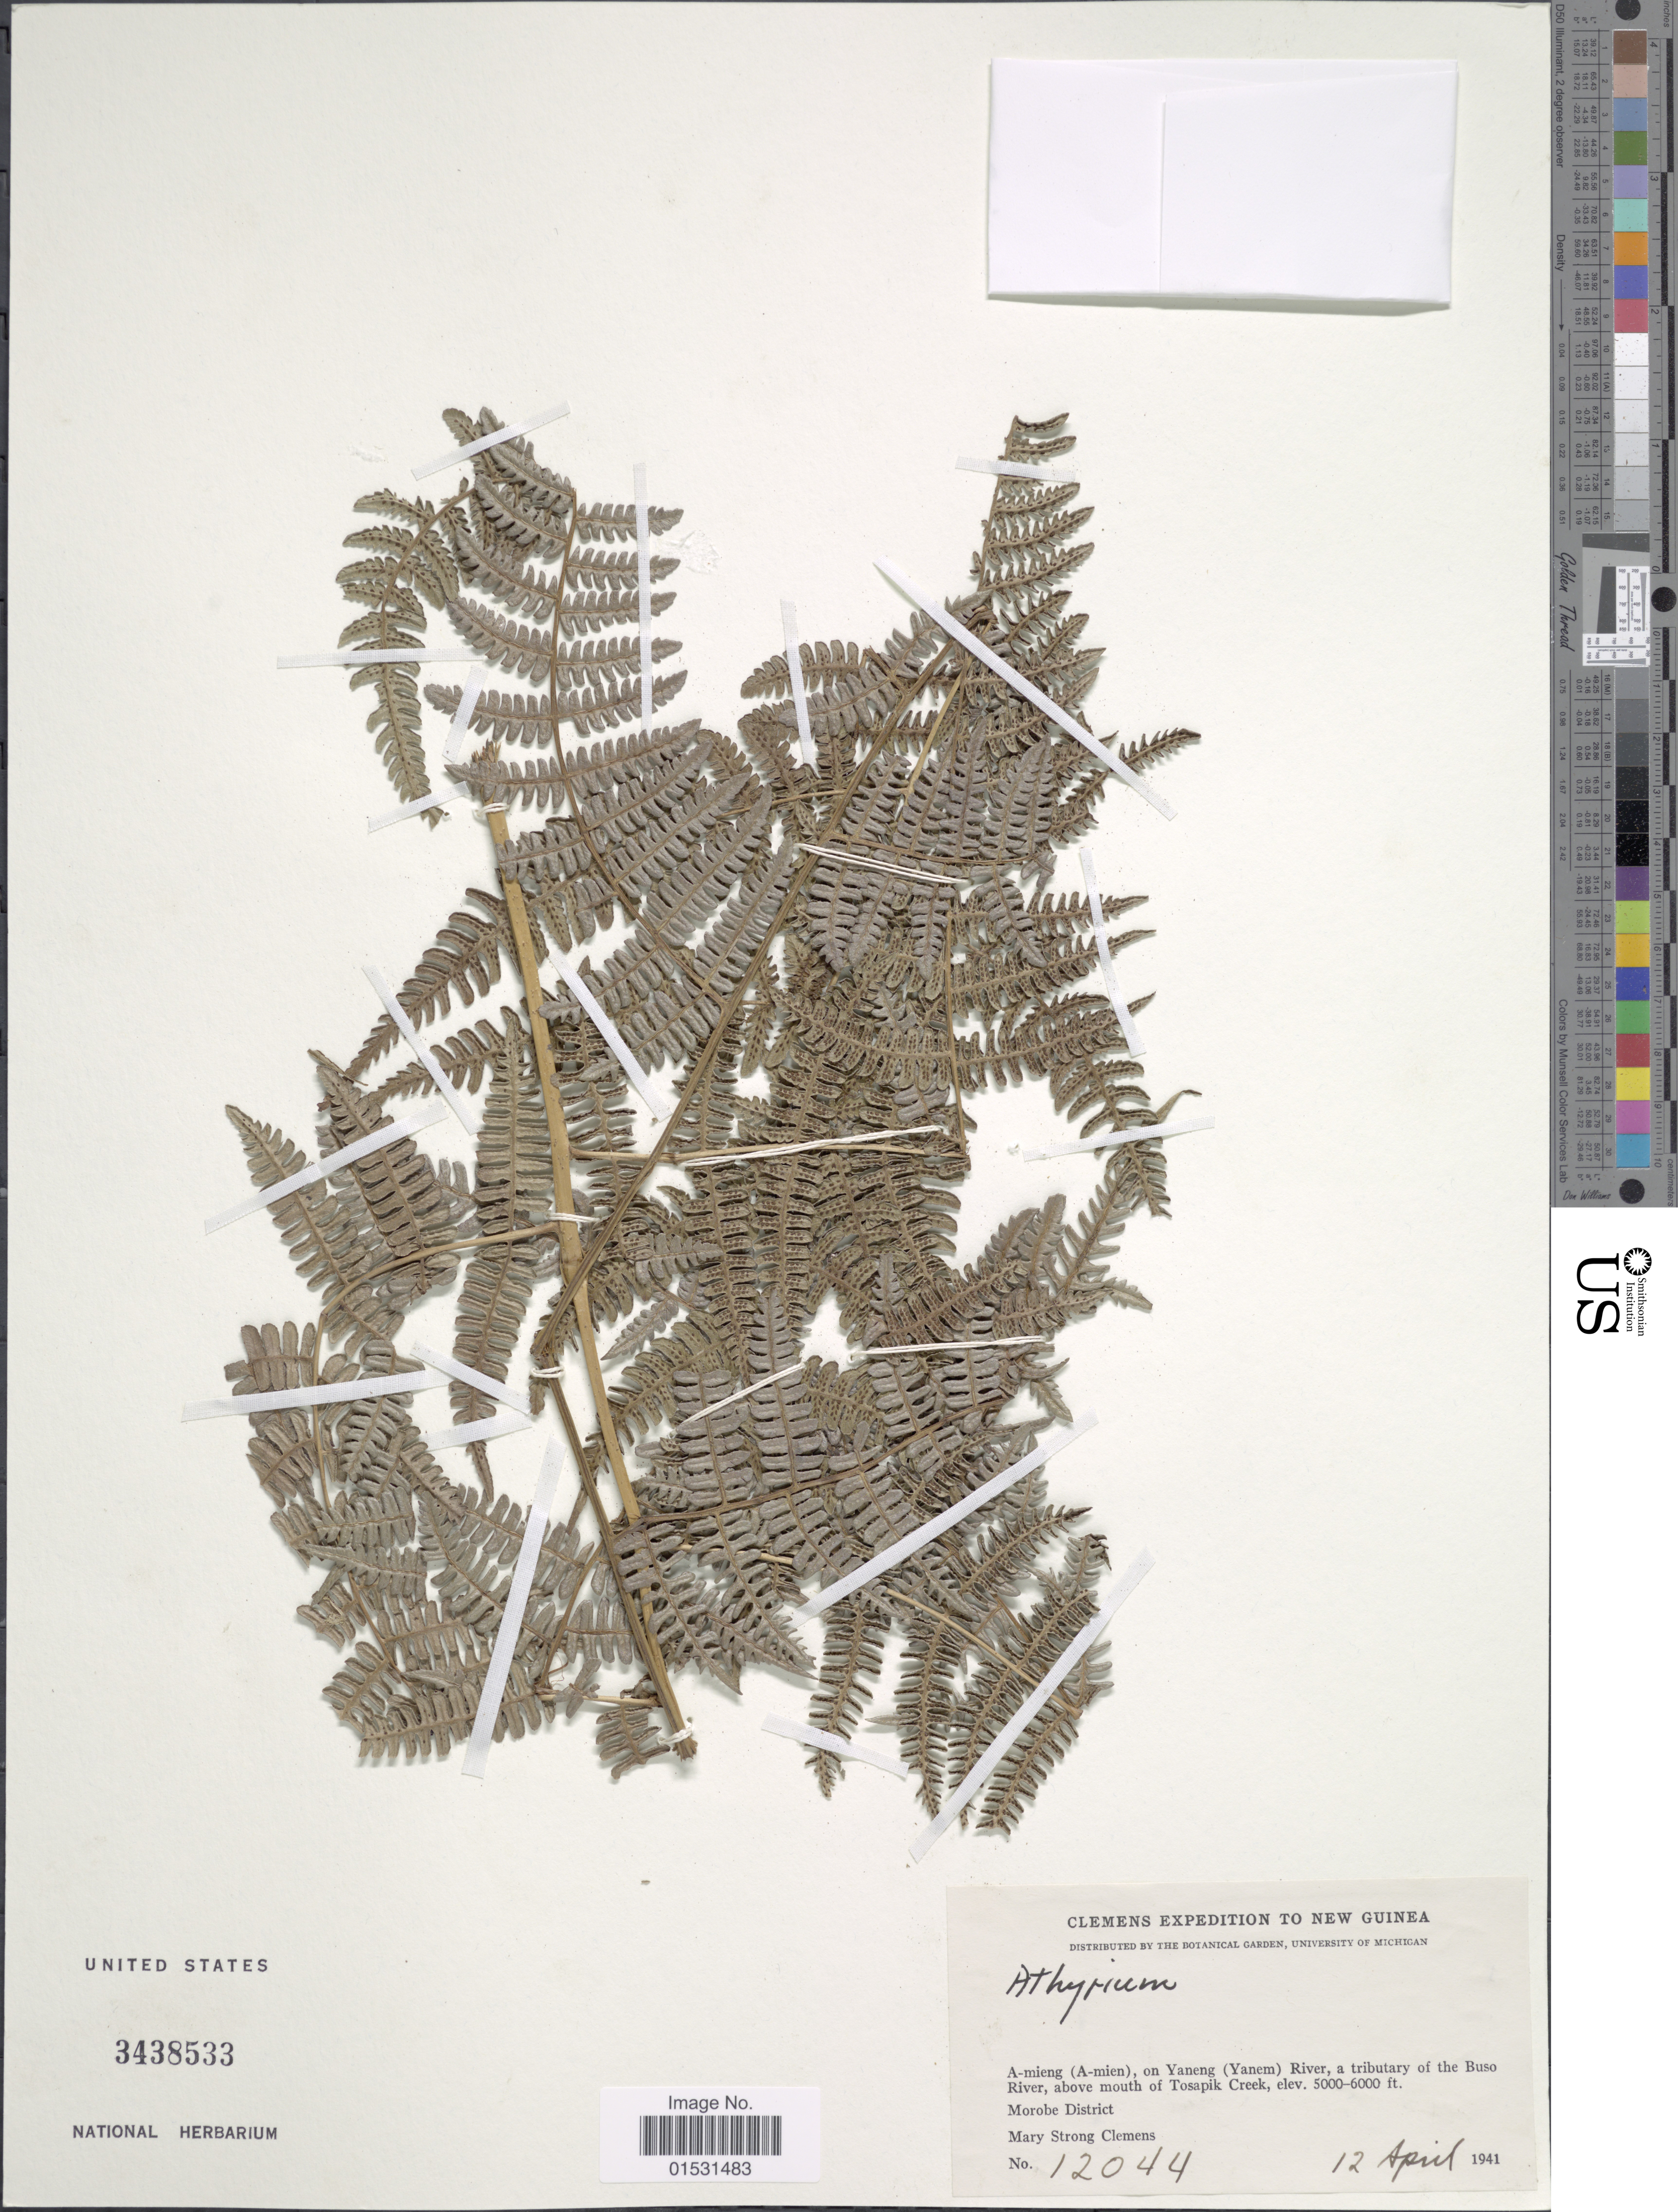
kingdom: Plantae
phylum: Tracheophyta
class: Polypodiopsida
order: Polypodiales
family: Athyriaceae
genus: Athyrium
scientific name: Athyrium sp.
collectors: M. S. Clemens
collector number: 12044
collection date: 1941-04-12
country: Papua New Guinea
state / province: Morobe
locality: A-mieng (A-mien), on Yaneng (Yanem) River, a tributary of the Buso River, above mouth of Tosapik Creek. Morobe District.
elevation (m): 1524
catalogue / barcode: US 3438533